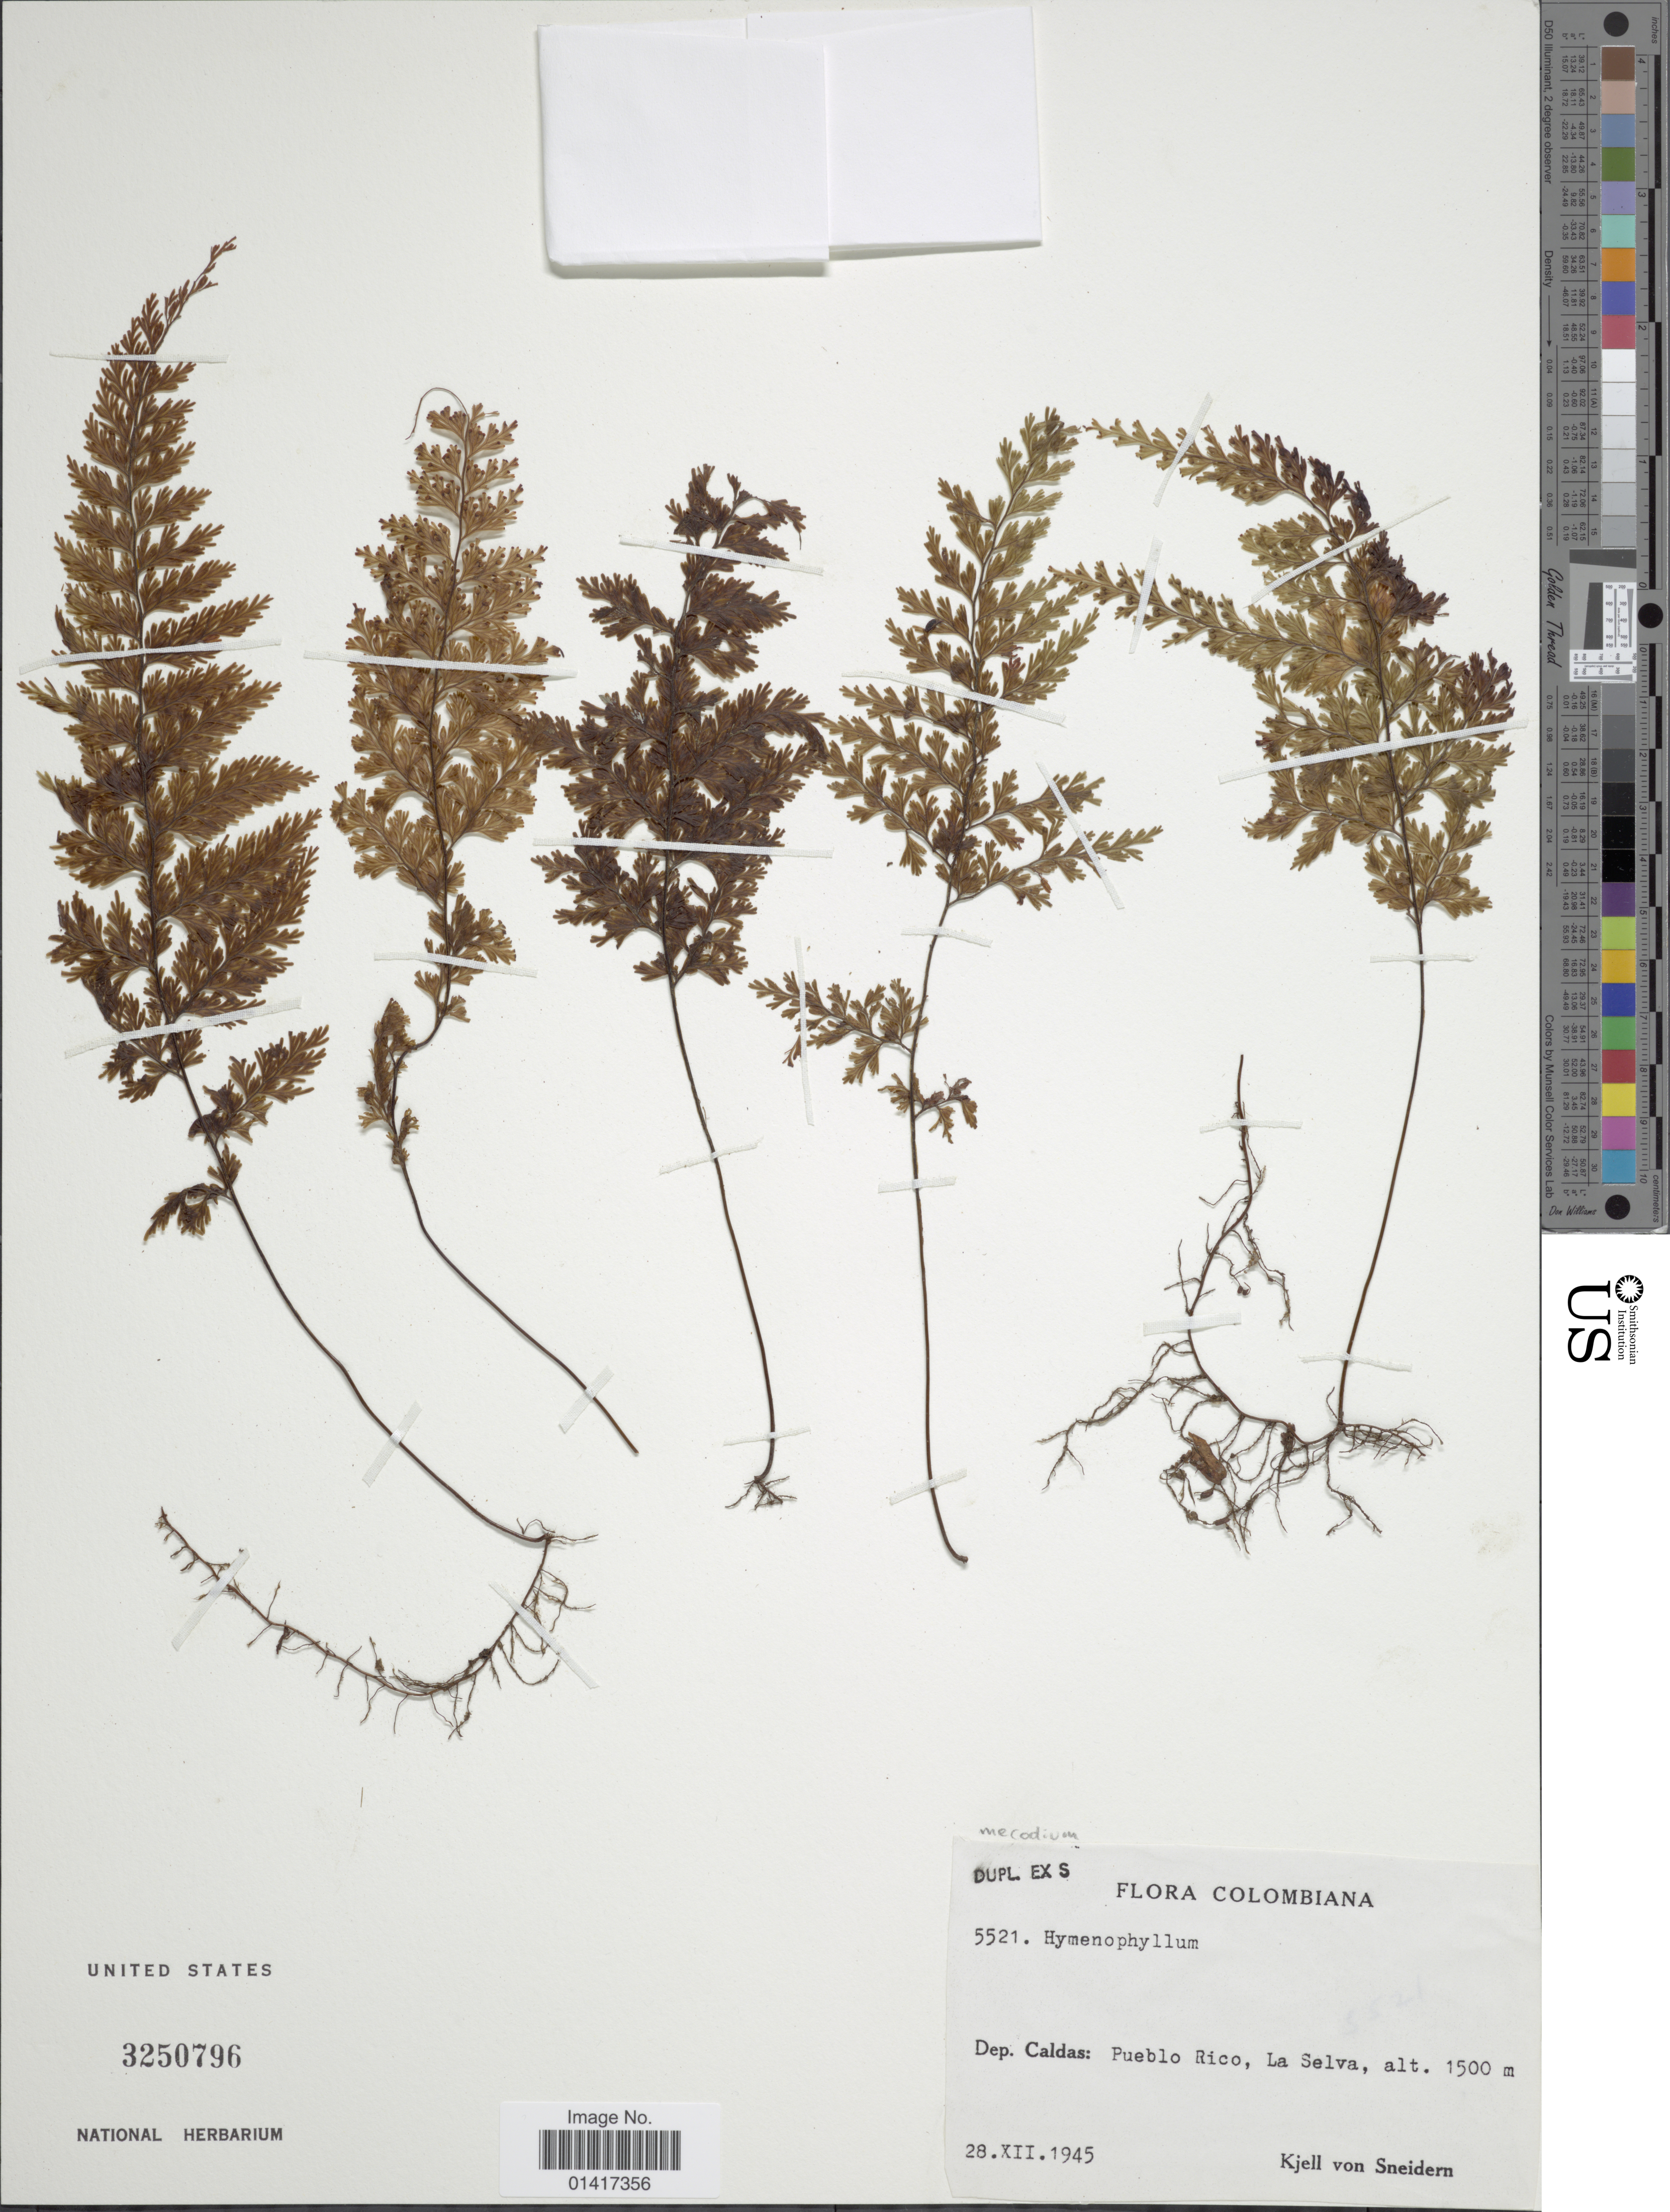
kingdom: Plantae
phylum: Tracheophyta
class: Polypodiopsida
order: Hymenophyllales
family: Hymenophyllaceae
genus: Hymenophyllum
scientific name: Hymenophyllum sp.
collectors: K. von Sneidern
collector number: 5521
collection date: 1945-12-28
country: Colombia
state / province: Caldas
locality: Dep. Caldas: Pueblo Rico, La Selva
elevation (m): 1500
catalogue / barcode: US 3250796